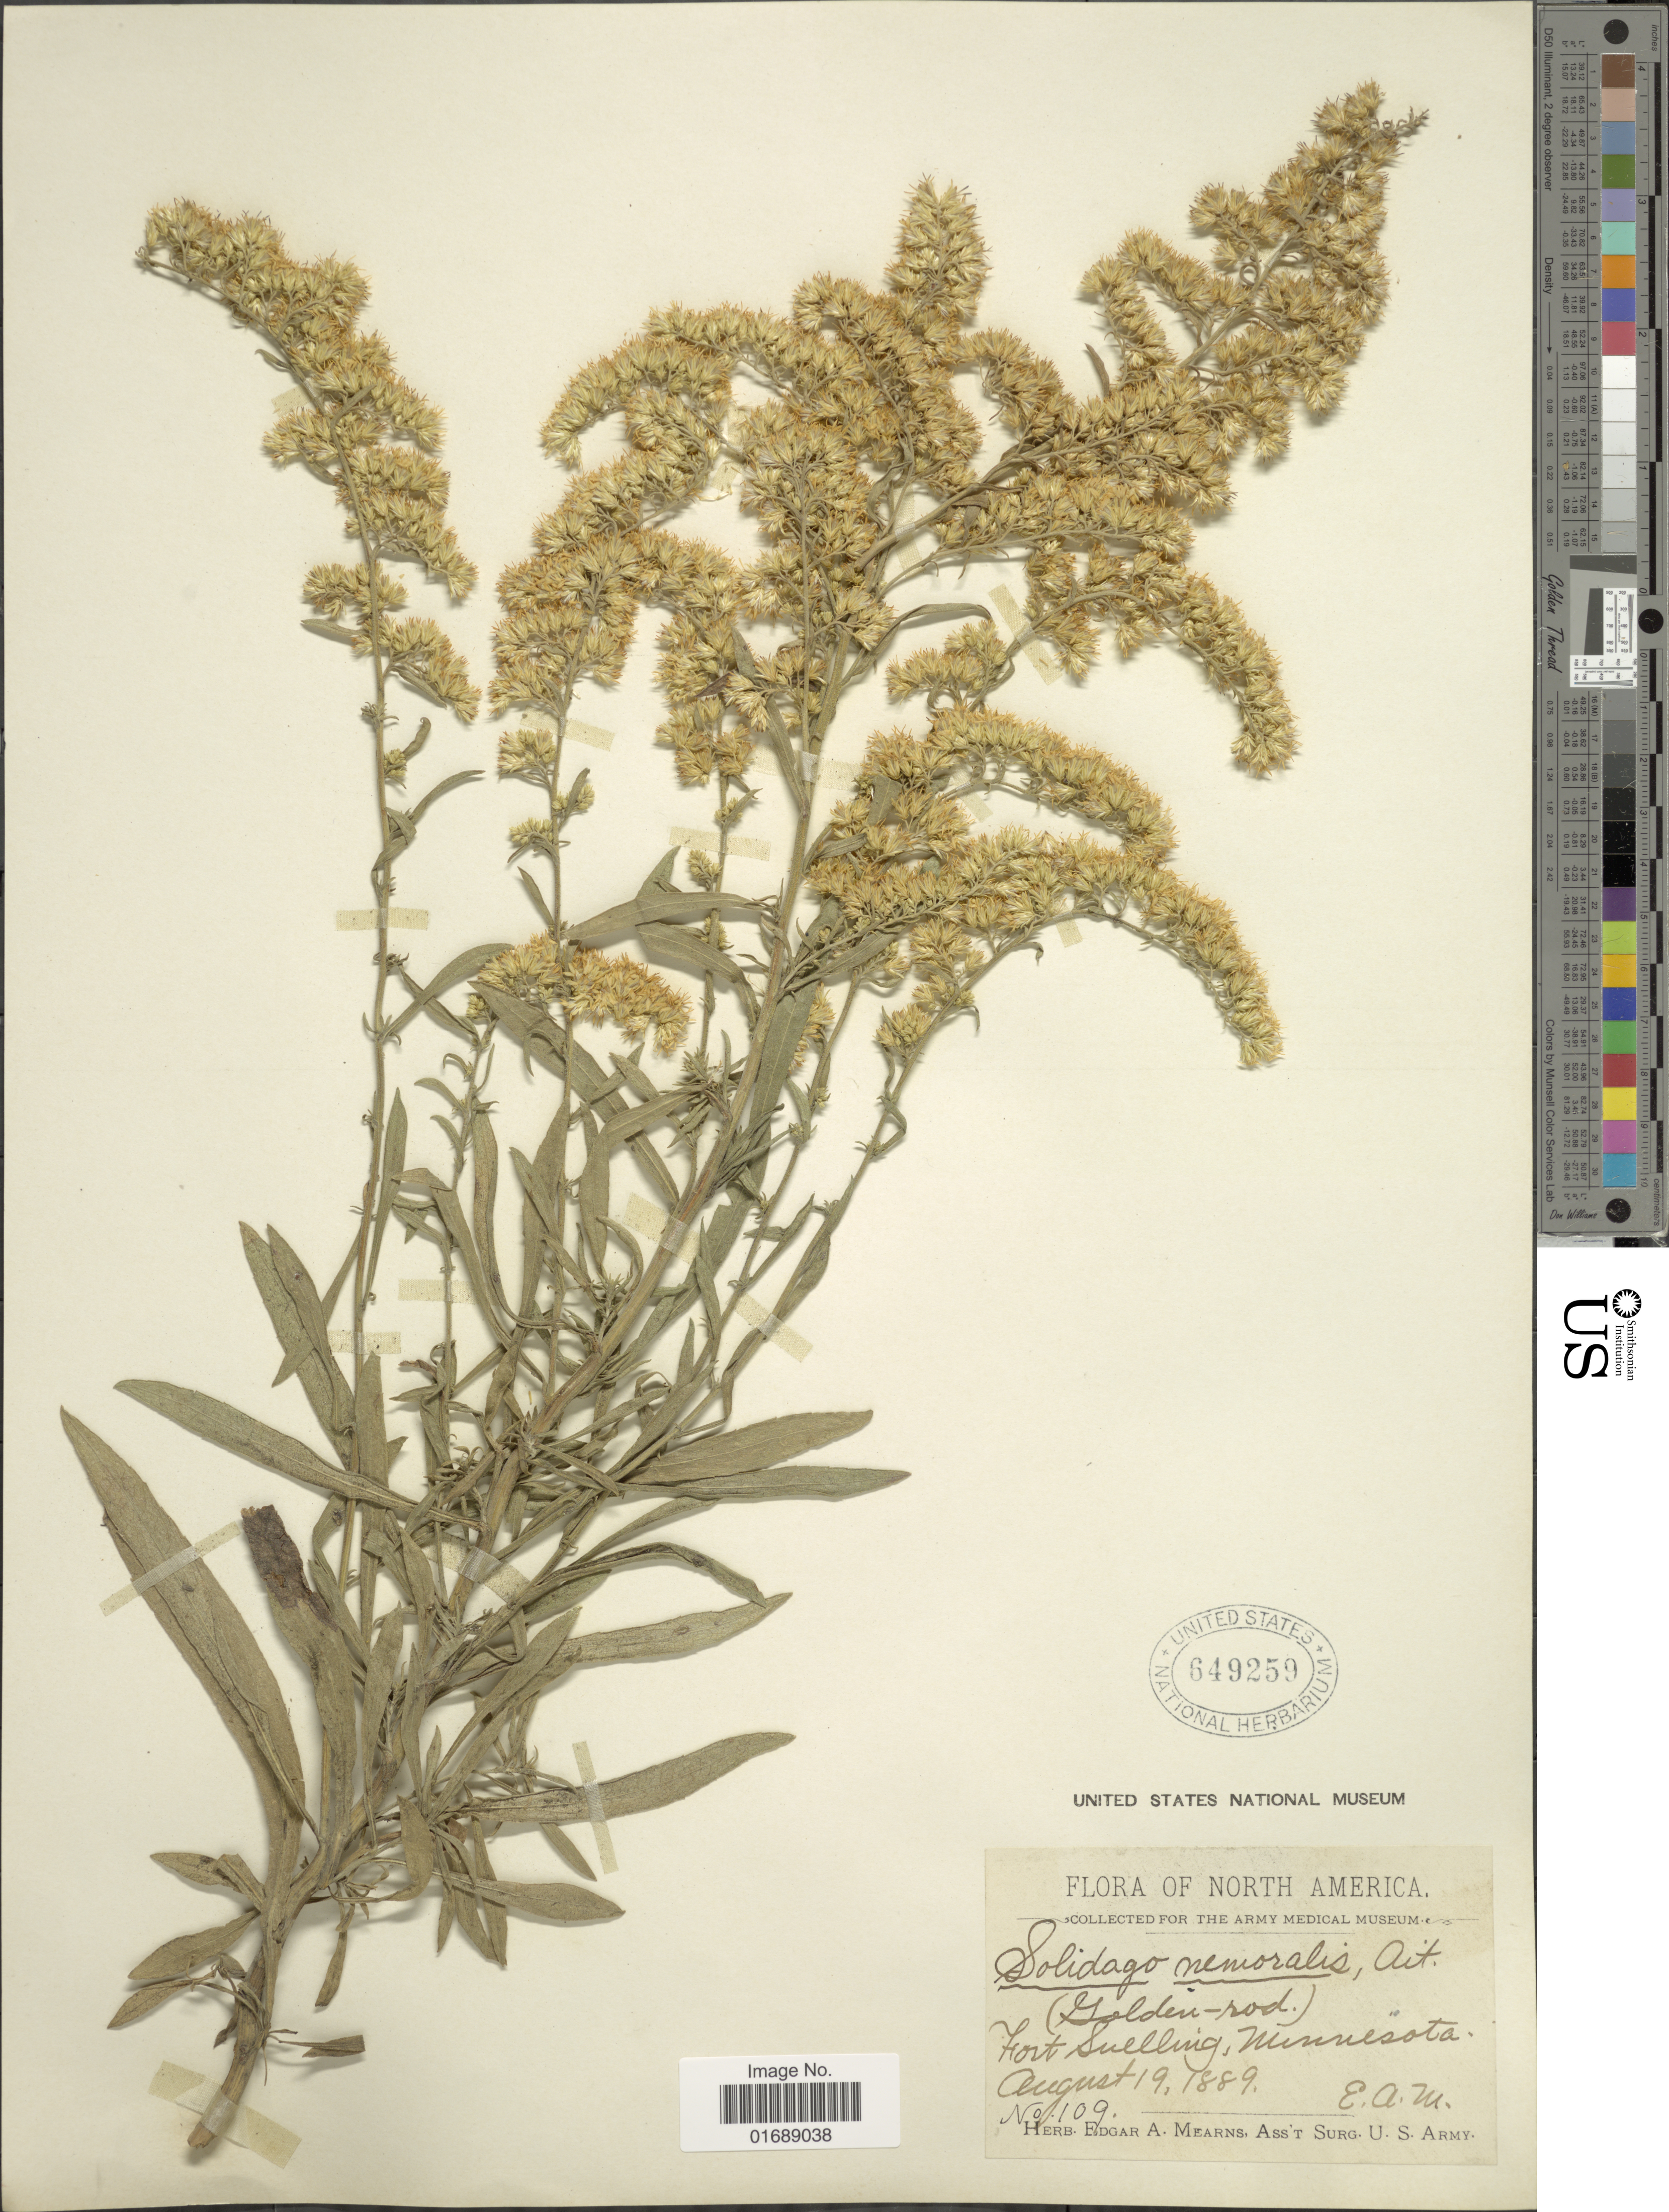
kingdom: Plantae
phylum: Tracheophyta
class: Magnoliopsida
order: Asterales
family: Asteraceae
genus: Solidago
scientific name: Solidago nemoralis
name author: Aiton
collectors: E. A. Mearns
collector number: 109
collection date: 1889-08-19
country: United States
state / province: Minnesota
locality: Fort Snelling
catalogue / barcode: US 649259